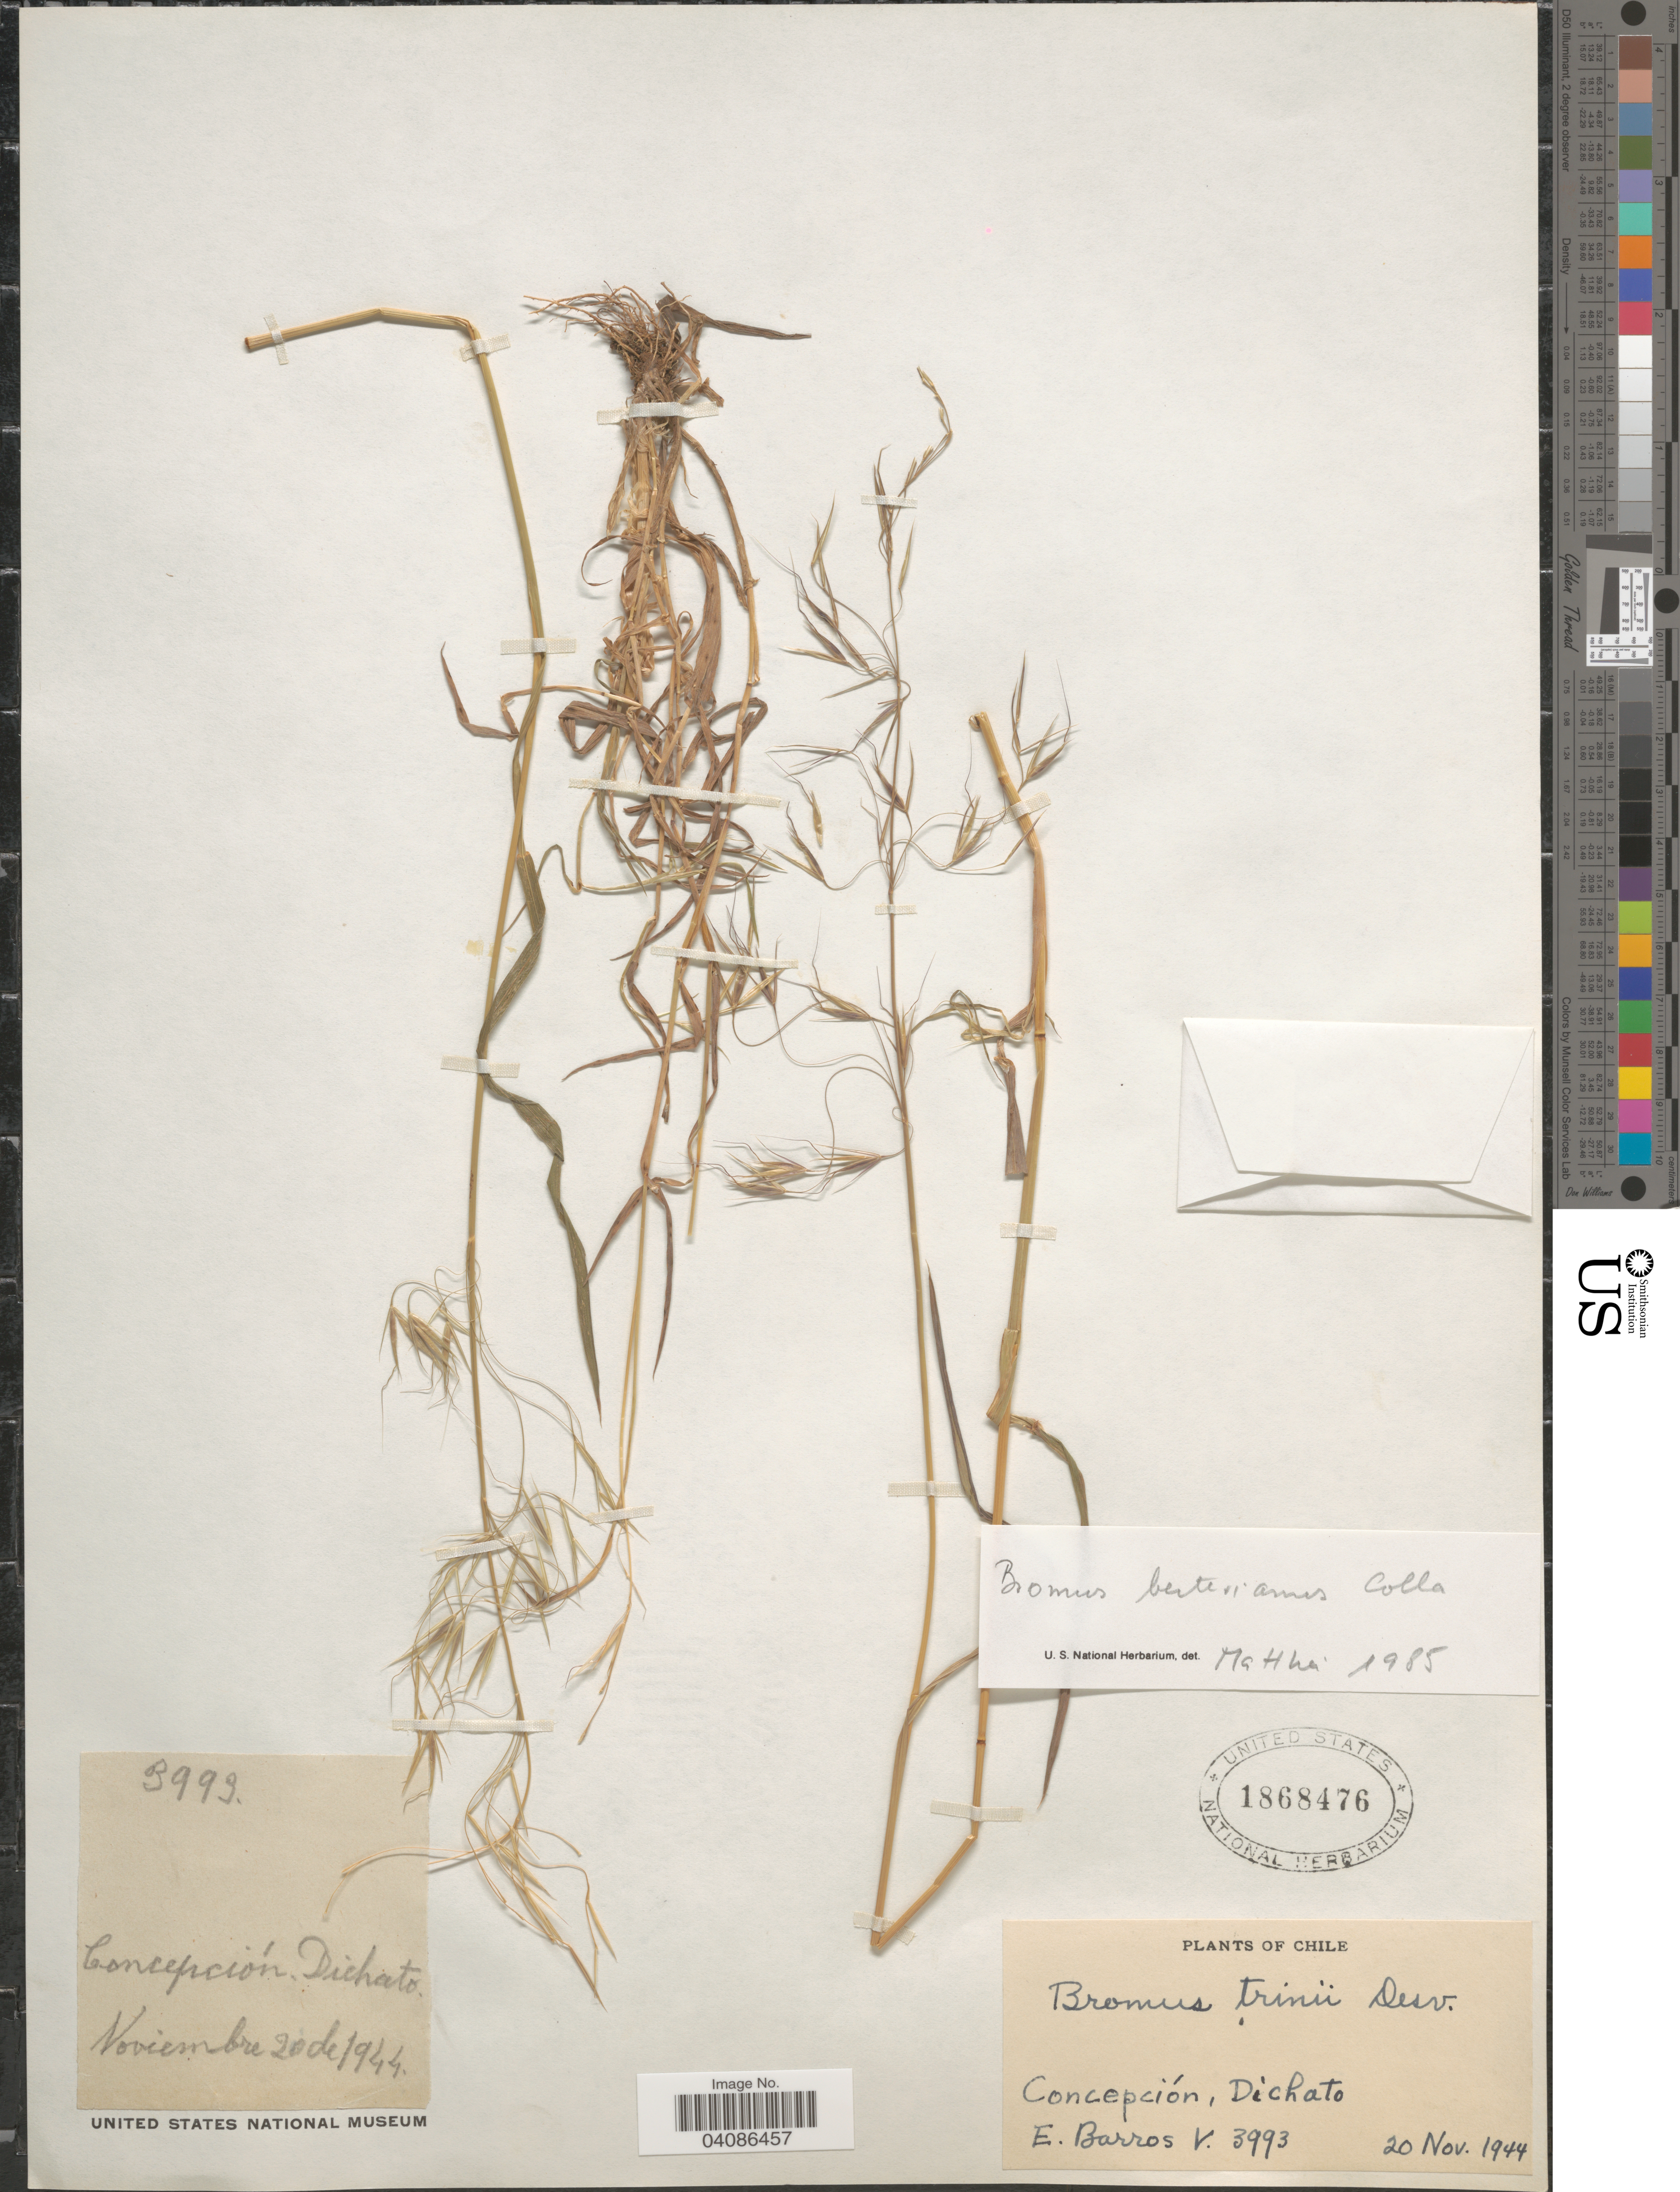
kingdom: Plantae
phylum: Tracheophyta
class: Liliopsida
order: Poales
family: Poaceae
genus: Bromus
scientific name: Bromus berteroanus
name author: Colla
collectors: E. Barros V.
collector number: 3993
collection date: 1944-11-20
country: Chile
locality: Concepción, Dichato.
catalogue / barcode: US 1868476